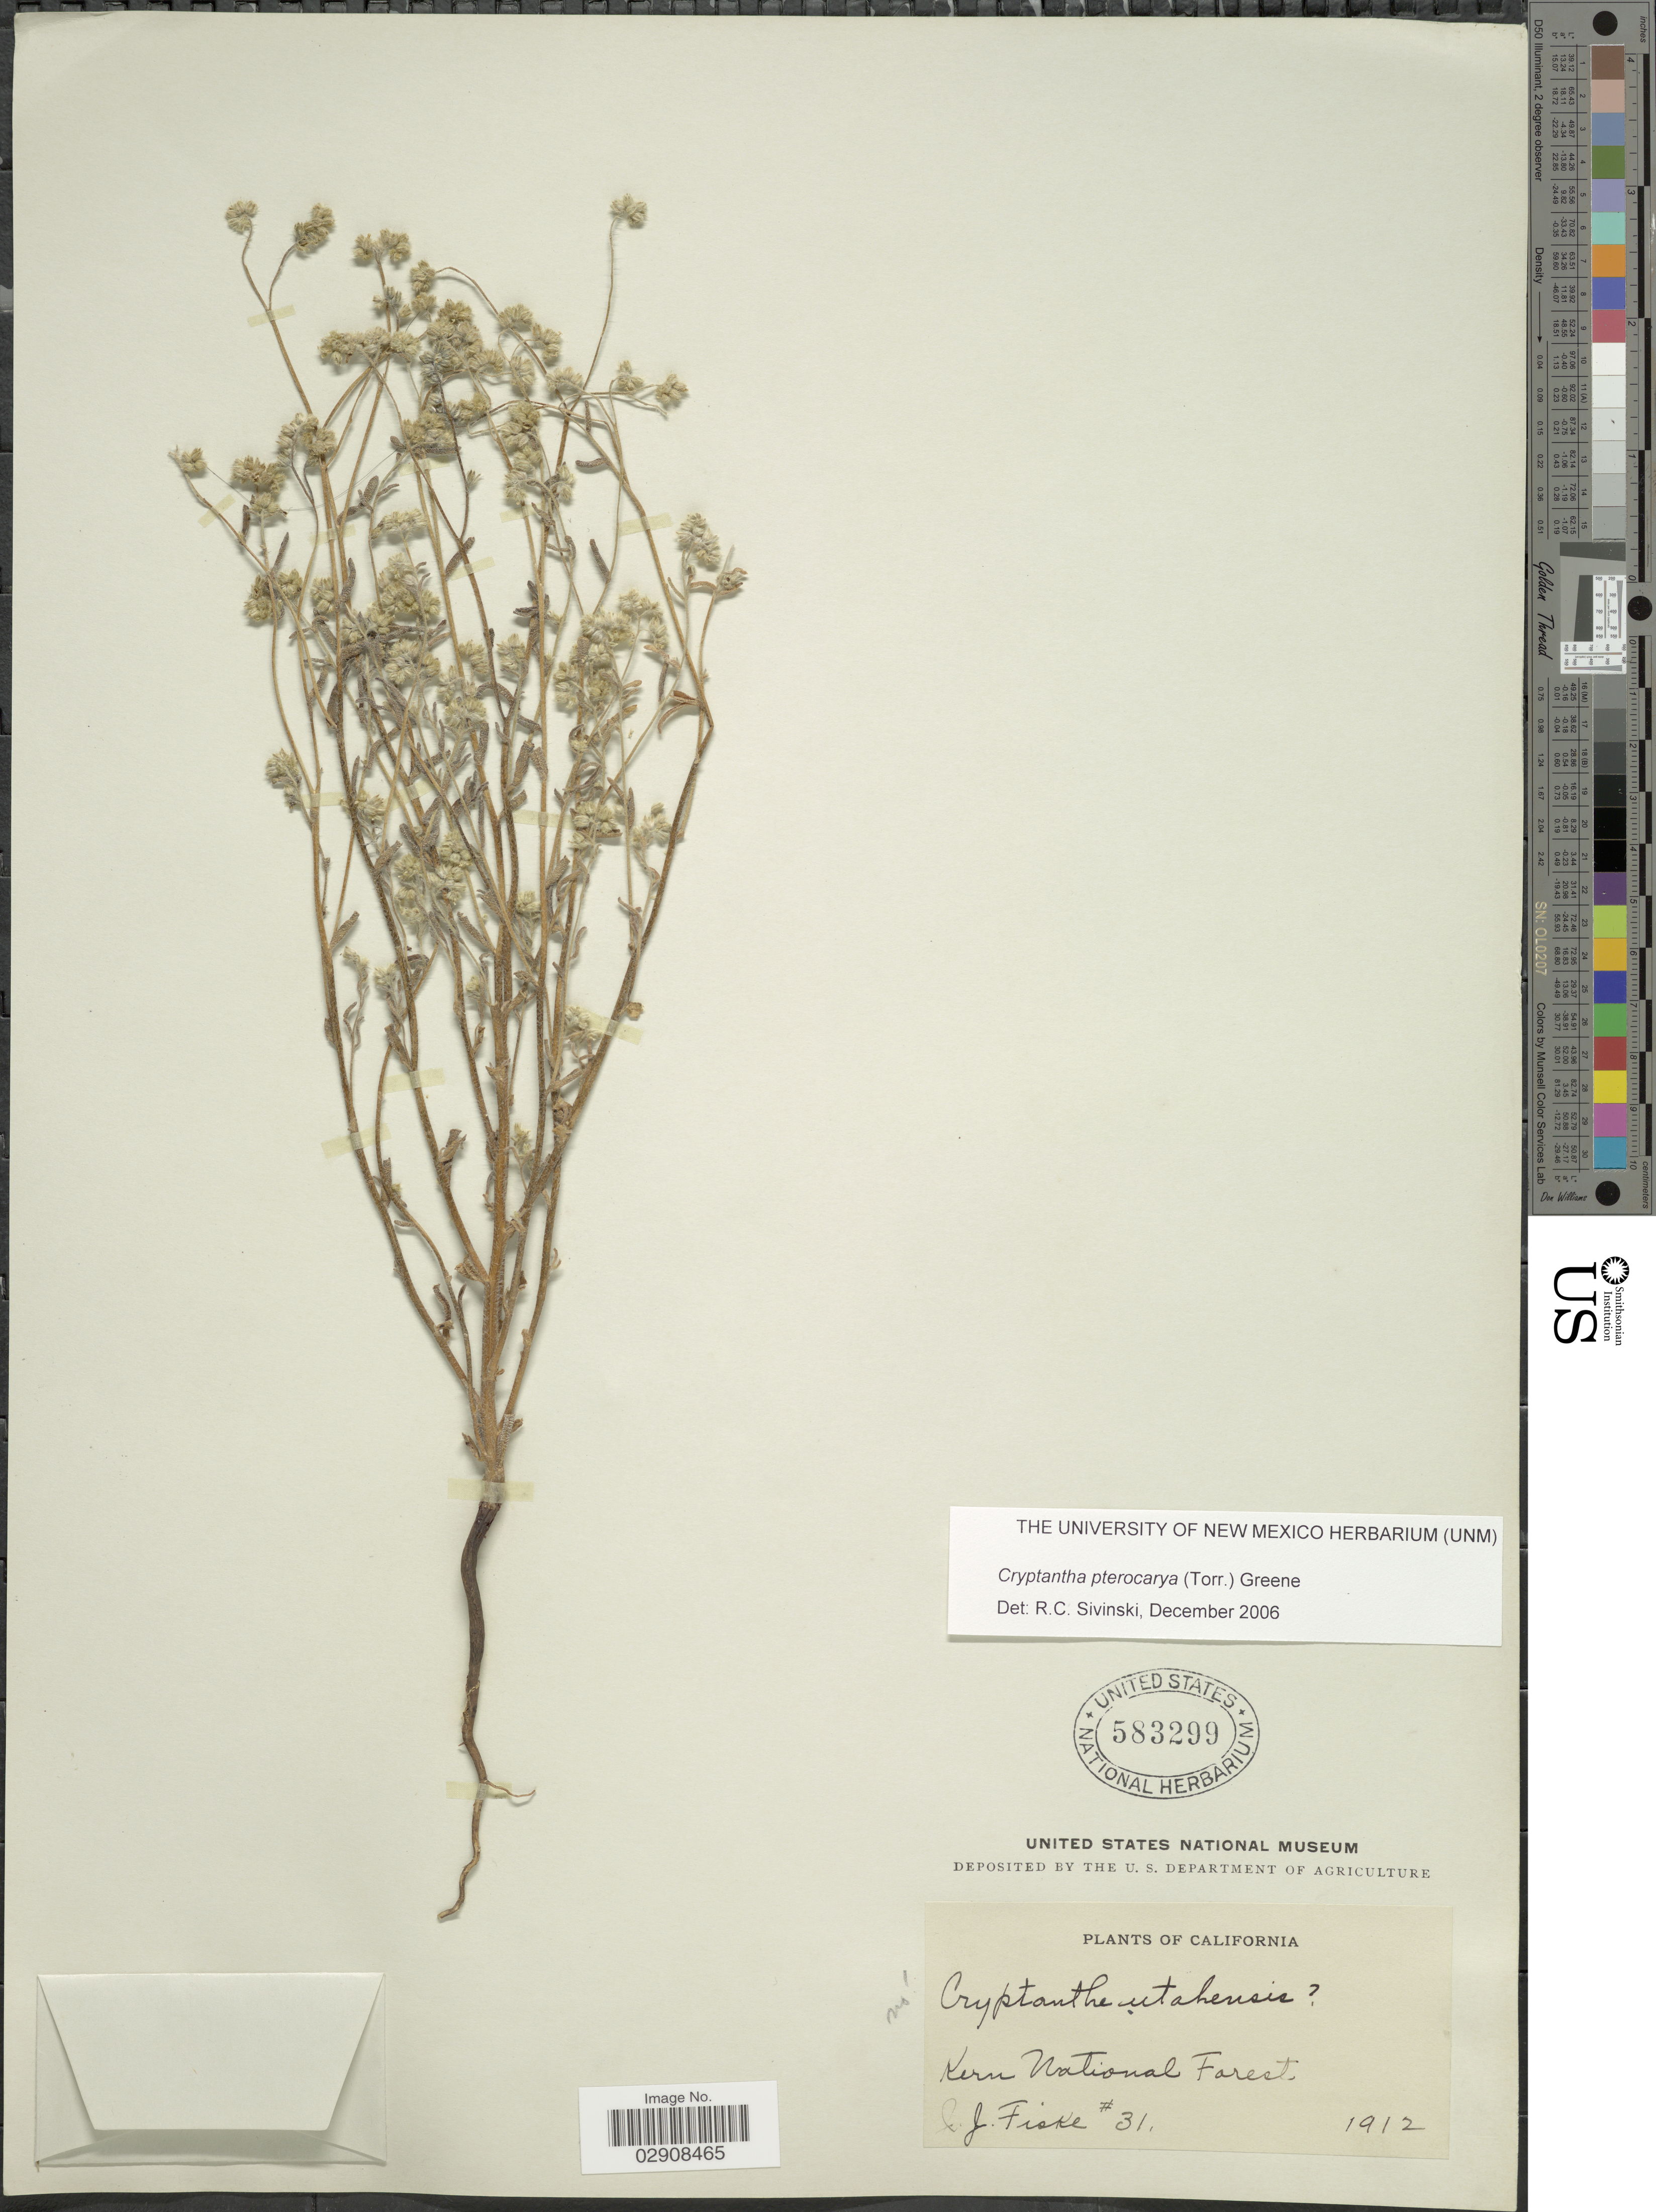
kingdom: Plantae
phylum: Tracheophyta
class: Magnoliopsida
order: Boraginales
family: Boraginaceae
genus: Cryptantha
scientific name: Cryptantha pterocarya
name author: (Torr.) Greene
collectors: J. Fiske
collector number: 31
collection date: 1912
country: United States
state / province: California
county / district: Kern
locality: Kern National Forest.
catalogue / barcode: US 583299